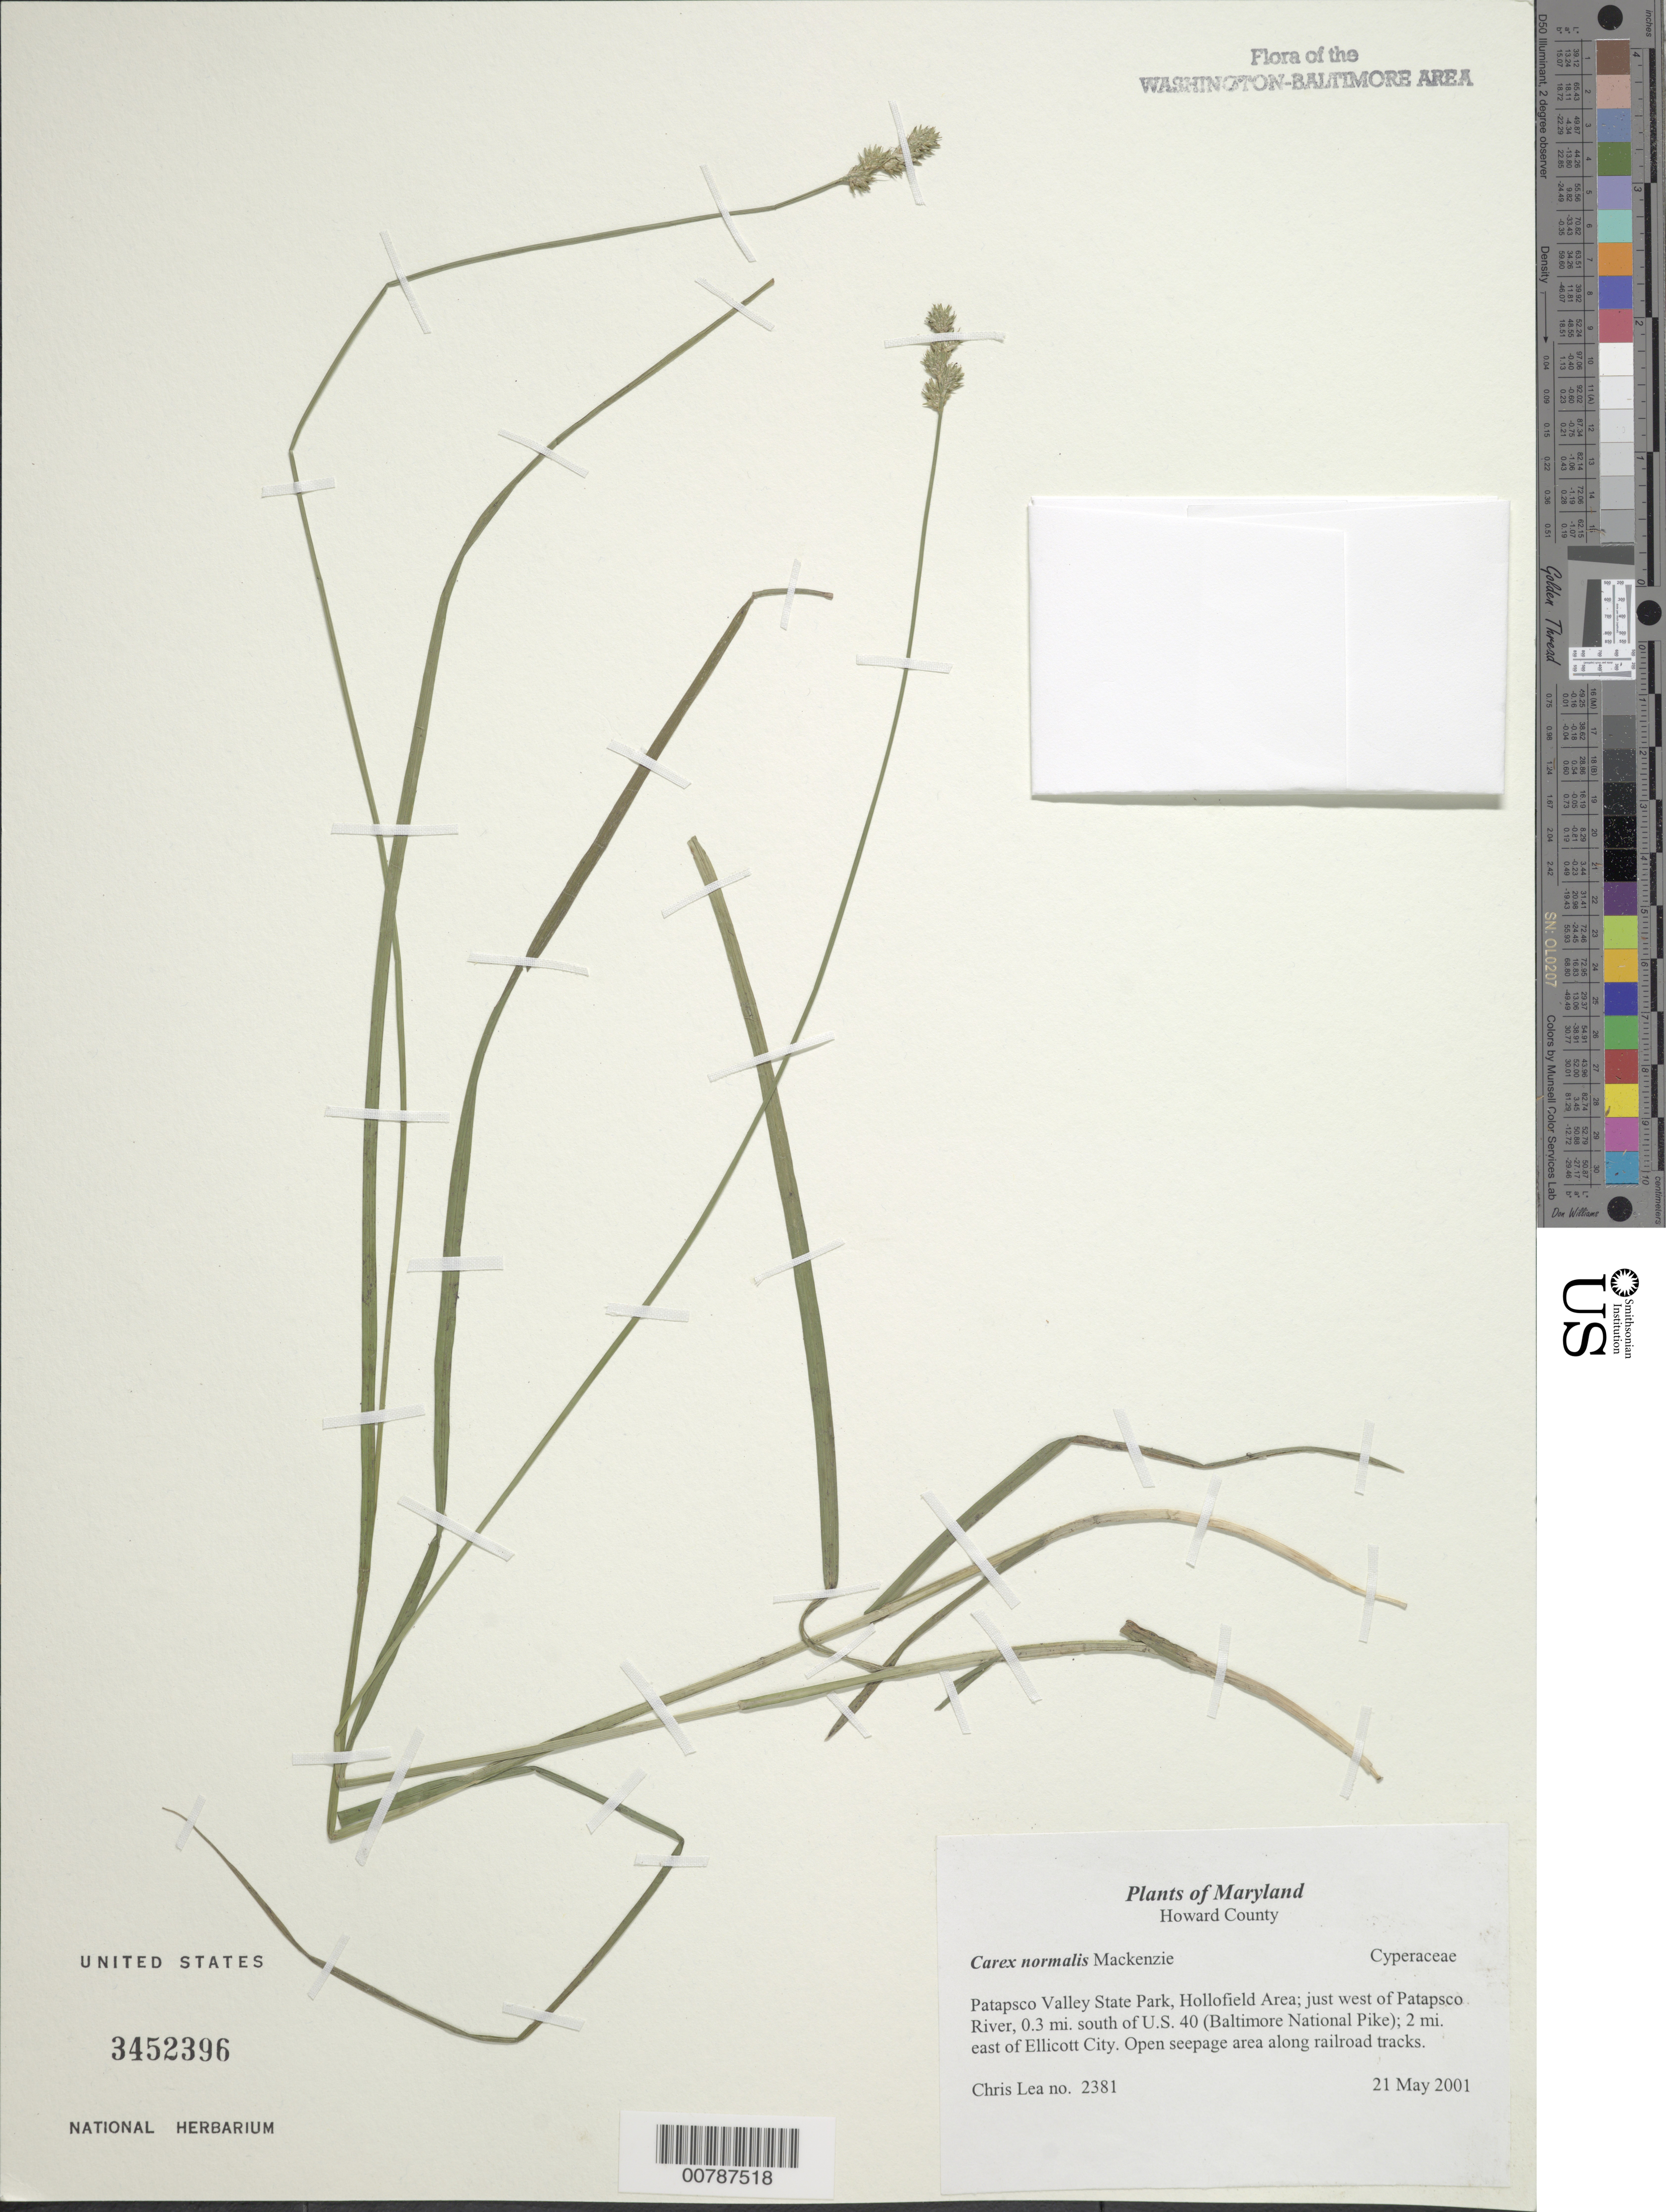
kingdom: Plantae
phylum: Tracheophyta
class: Liliopsida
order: Poales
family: Cyperaceae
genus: Carex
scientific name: Carex normalis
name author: Mack.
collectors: C. Lea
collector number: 2381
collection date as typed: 21 May 2001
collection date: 2001-05-21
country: United States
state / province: Maryland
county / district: Howard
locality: Patapsco Valley State Park, Hollofield Area; just west of Patapsco River, 0.3 miles south of U.S. 40 (Baltimore National Pike); 2 miles east of Ellicott City.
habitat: Open seepage area along railroad tracks.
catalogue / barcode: US 3452396